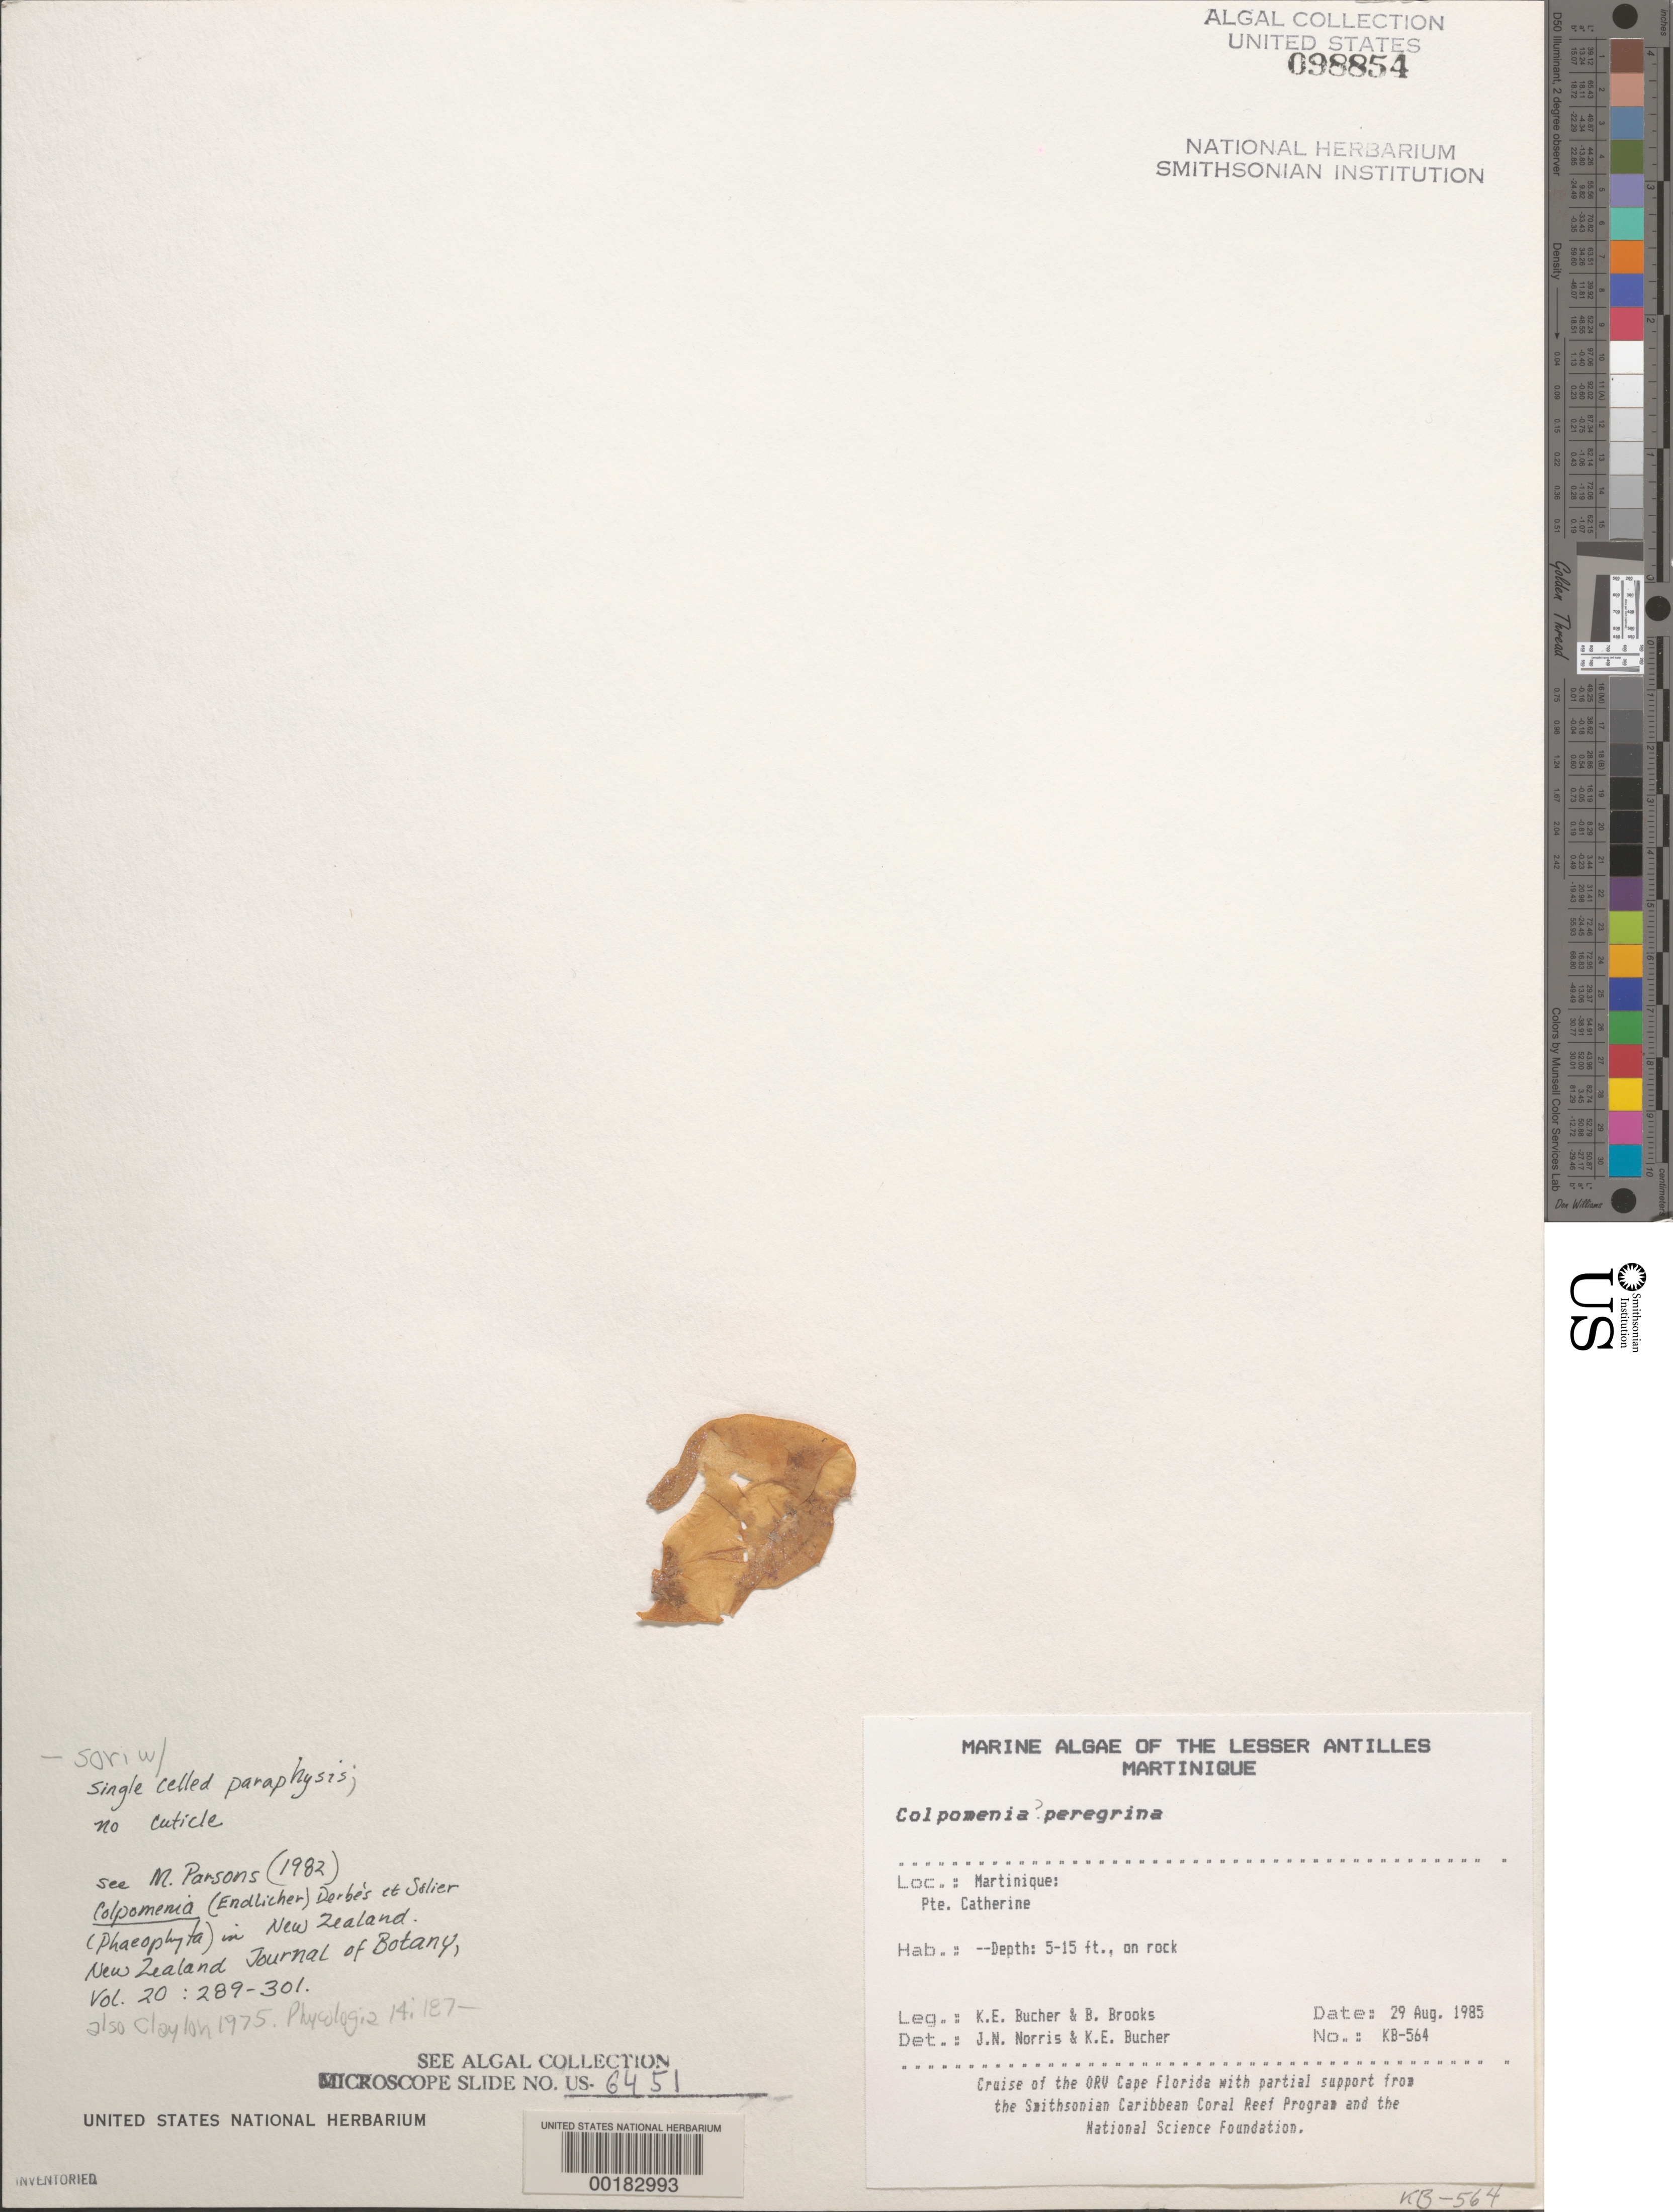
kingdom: Chromista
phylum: Ochrophyta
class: Phaeophyceae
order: Scytosiphonales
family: Scytosiphonaceae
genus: Colpomenia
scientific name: Colpomenia peregrina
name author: Sauv.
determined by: Norris, J. N.; Bucher, K. E.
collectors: K. E. Bucher & B. Brooks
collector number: Kb-564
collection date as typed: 29 Aug 1985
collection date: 1985-08-29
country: Martinique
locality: Pointe Catherine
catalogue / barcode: US 98854